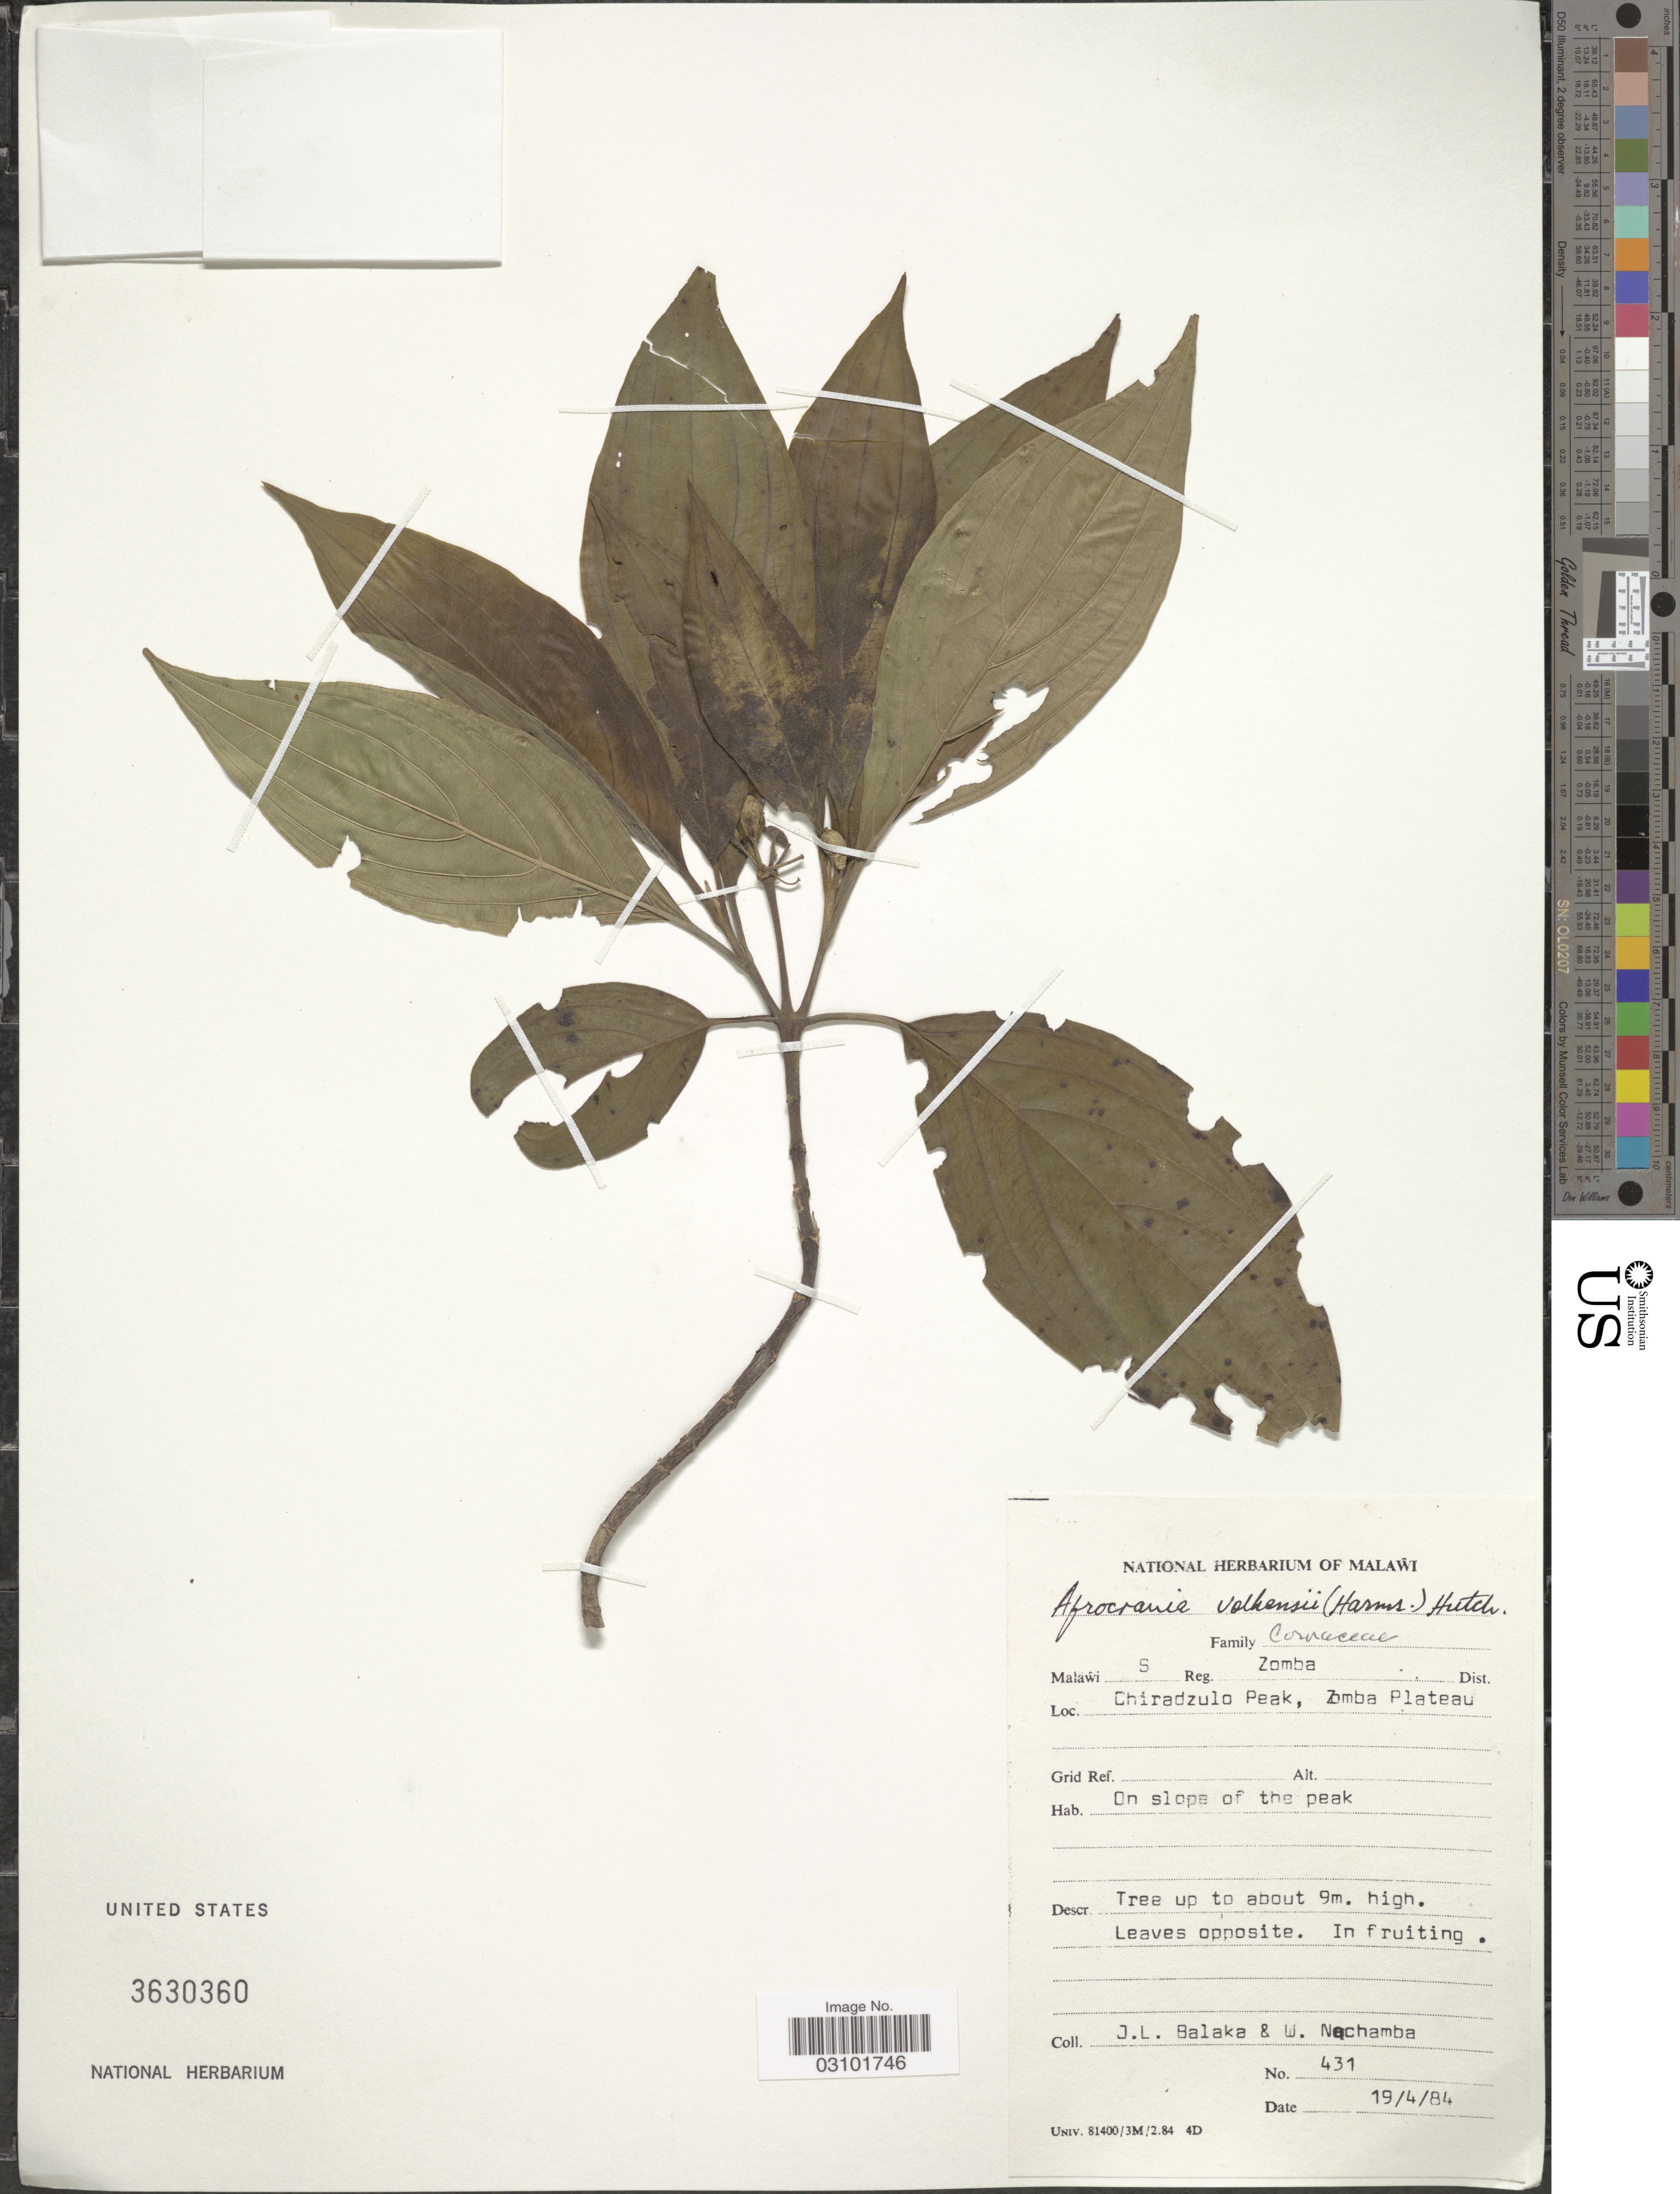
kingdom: Plantae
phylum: Tracheophyta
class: Magnoliopsida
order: Cornales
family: Cornaceae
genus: Cornus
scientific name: Cornus volkensii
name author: Harms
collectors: J. Balaka & W. Nachamba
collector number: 431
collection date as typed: Transcribed d/m/y: 19/4/84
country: Malawi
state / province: Southern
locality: Malaŵi S Reg. Zomba Dist. Chiradzulo Peak, Zomba Plateau.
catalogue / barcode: US 3630360